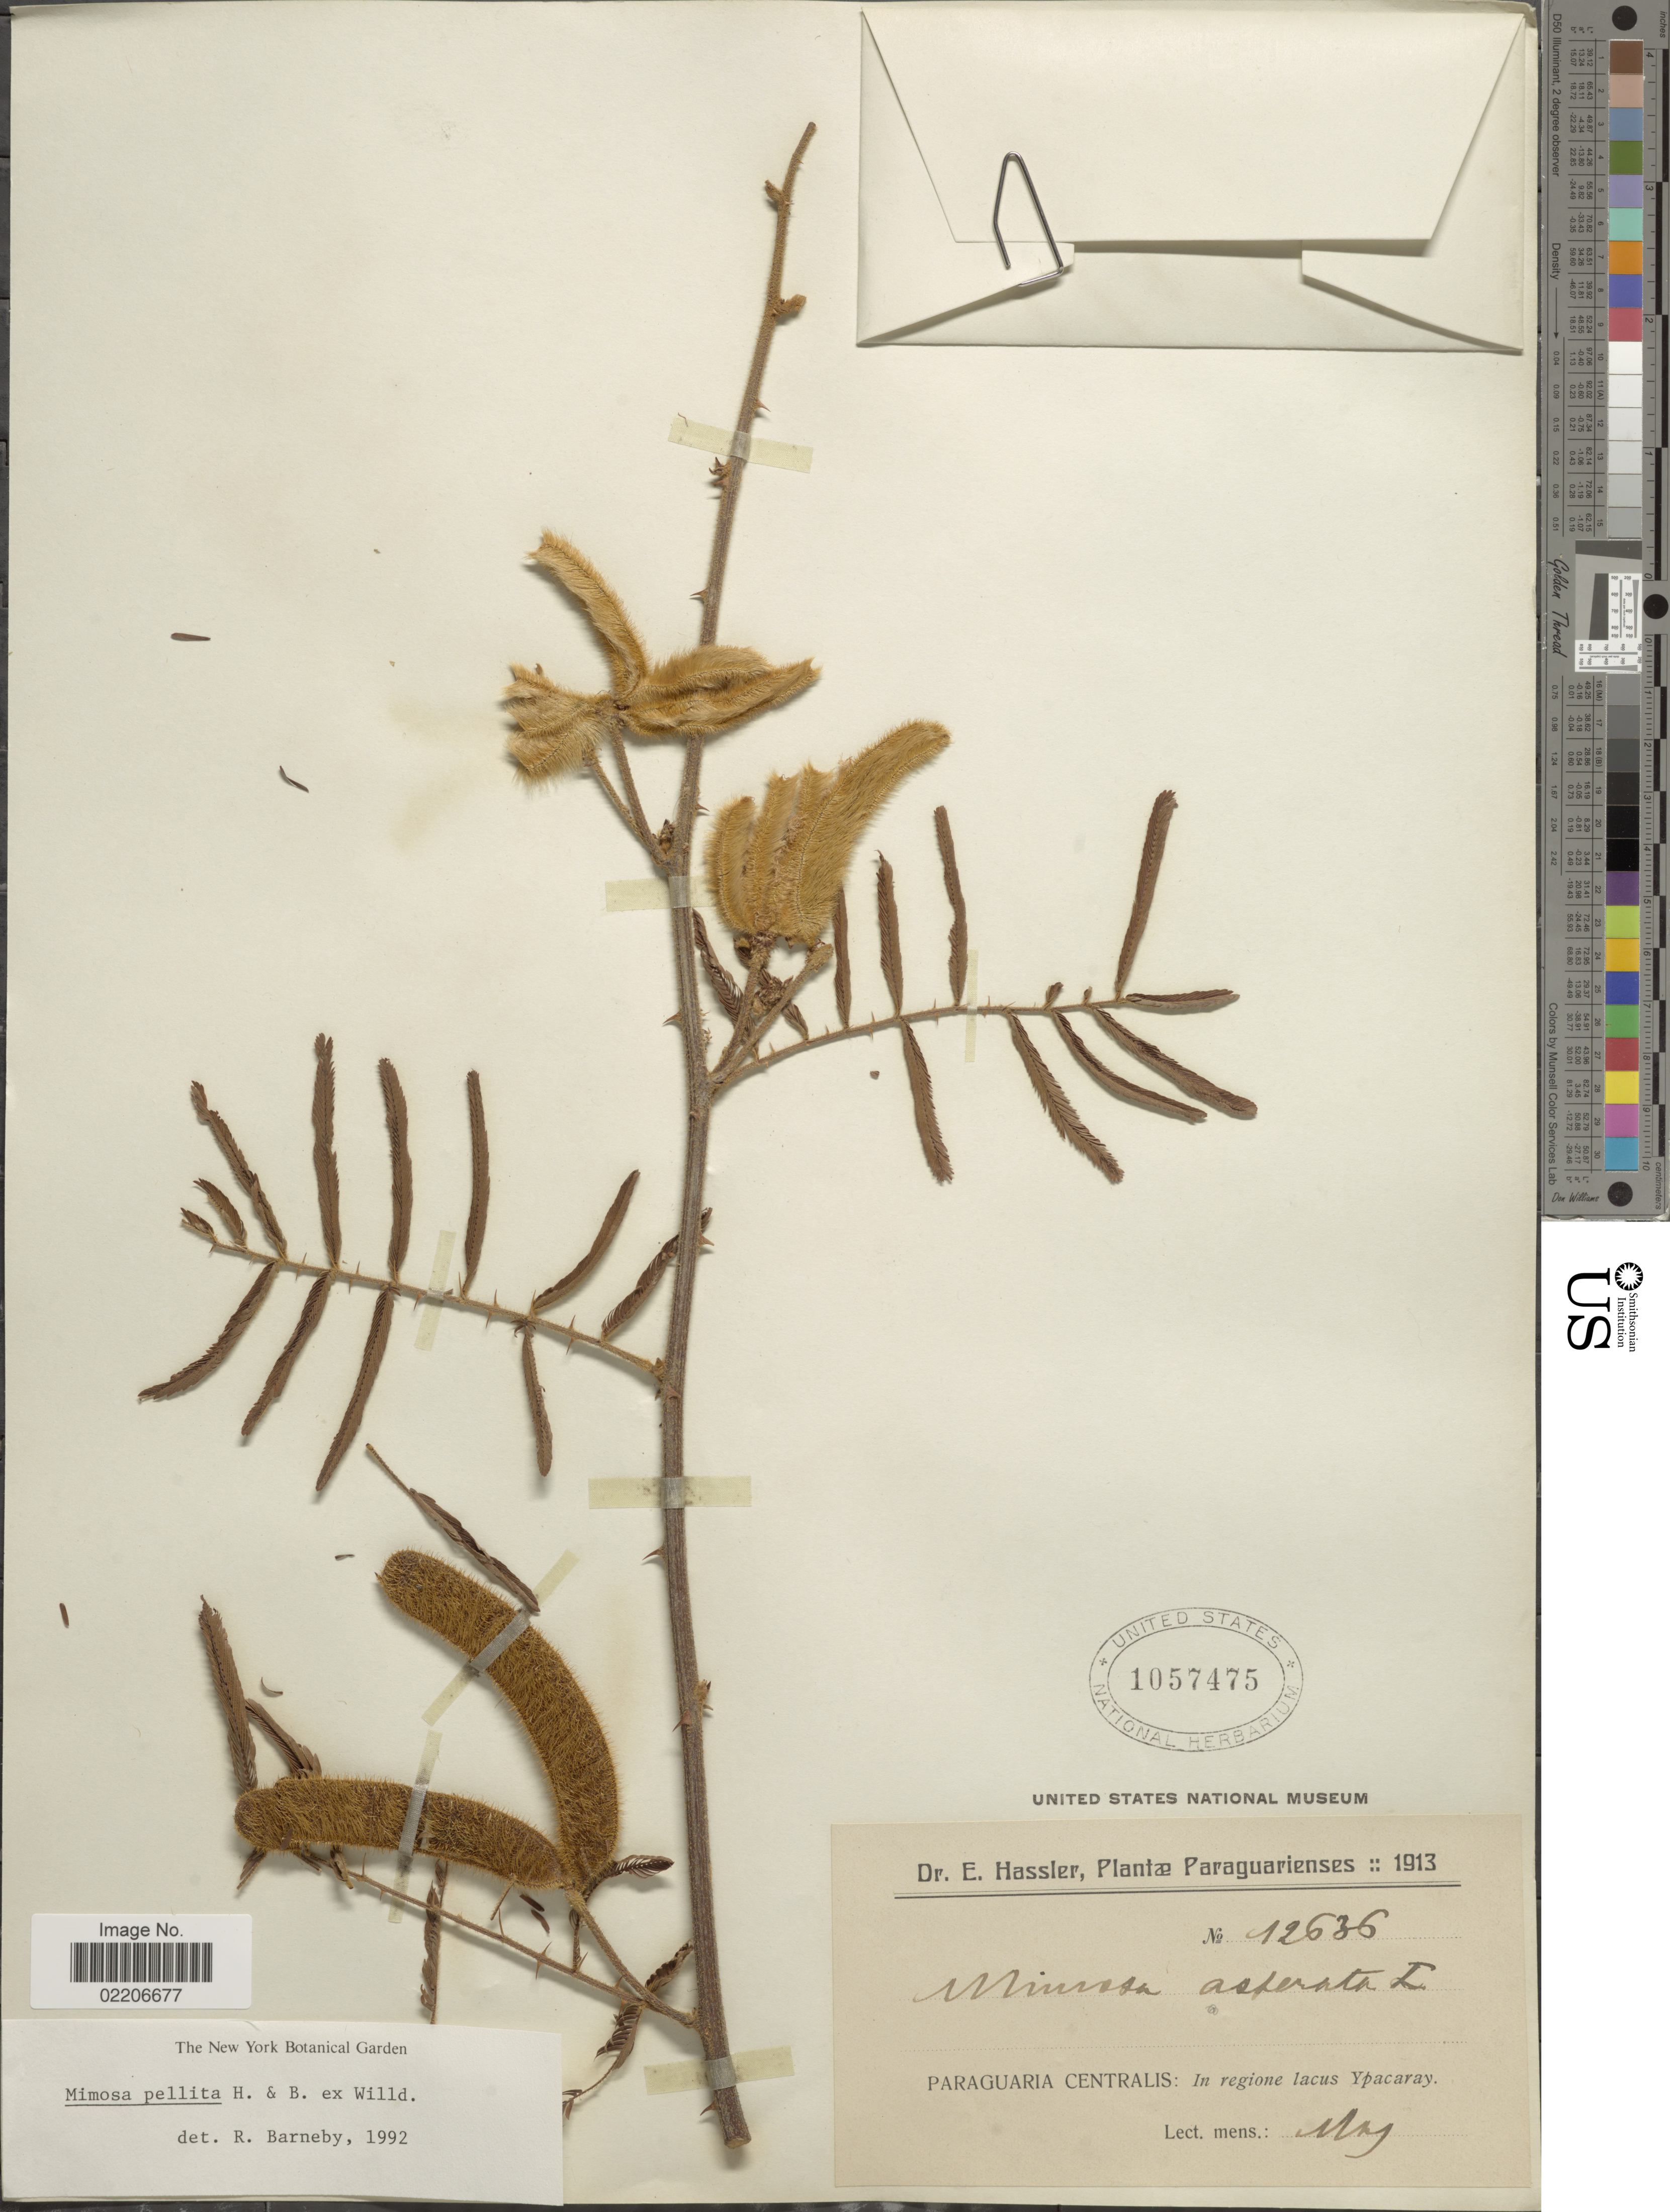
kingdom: Plantae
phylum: Tracheophyta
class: Magnoliopsida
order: Fabales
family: Fabaceae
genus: Mimosa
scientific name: Mimosa pellita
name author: Humb. & Bonpl. ex Willd.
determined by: Barneby, Rupert C., (NY)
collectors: E. Hassler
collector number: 12636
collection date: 1913-05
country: Paraguay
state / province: Central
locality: Paraguaria Centralis: In regione lacus Ypacaray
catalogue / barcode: US 1057475